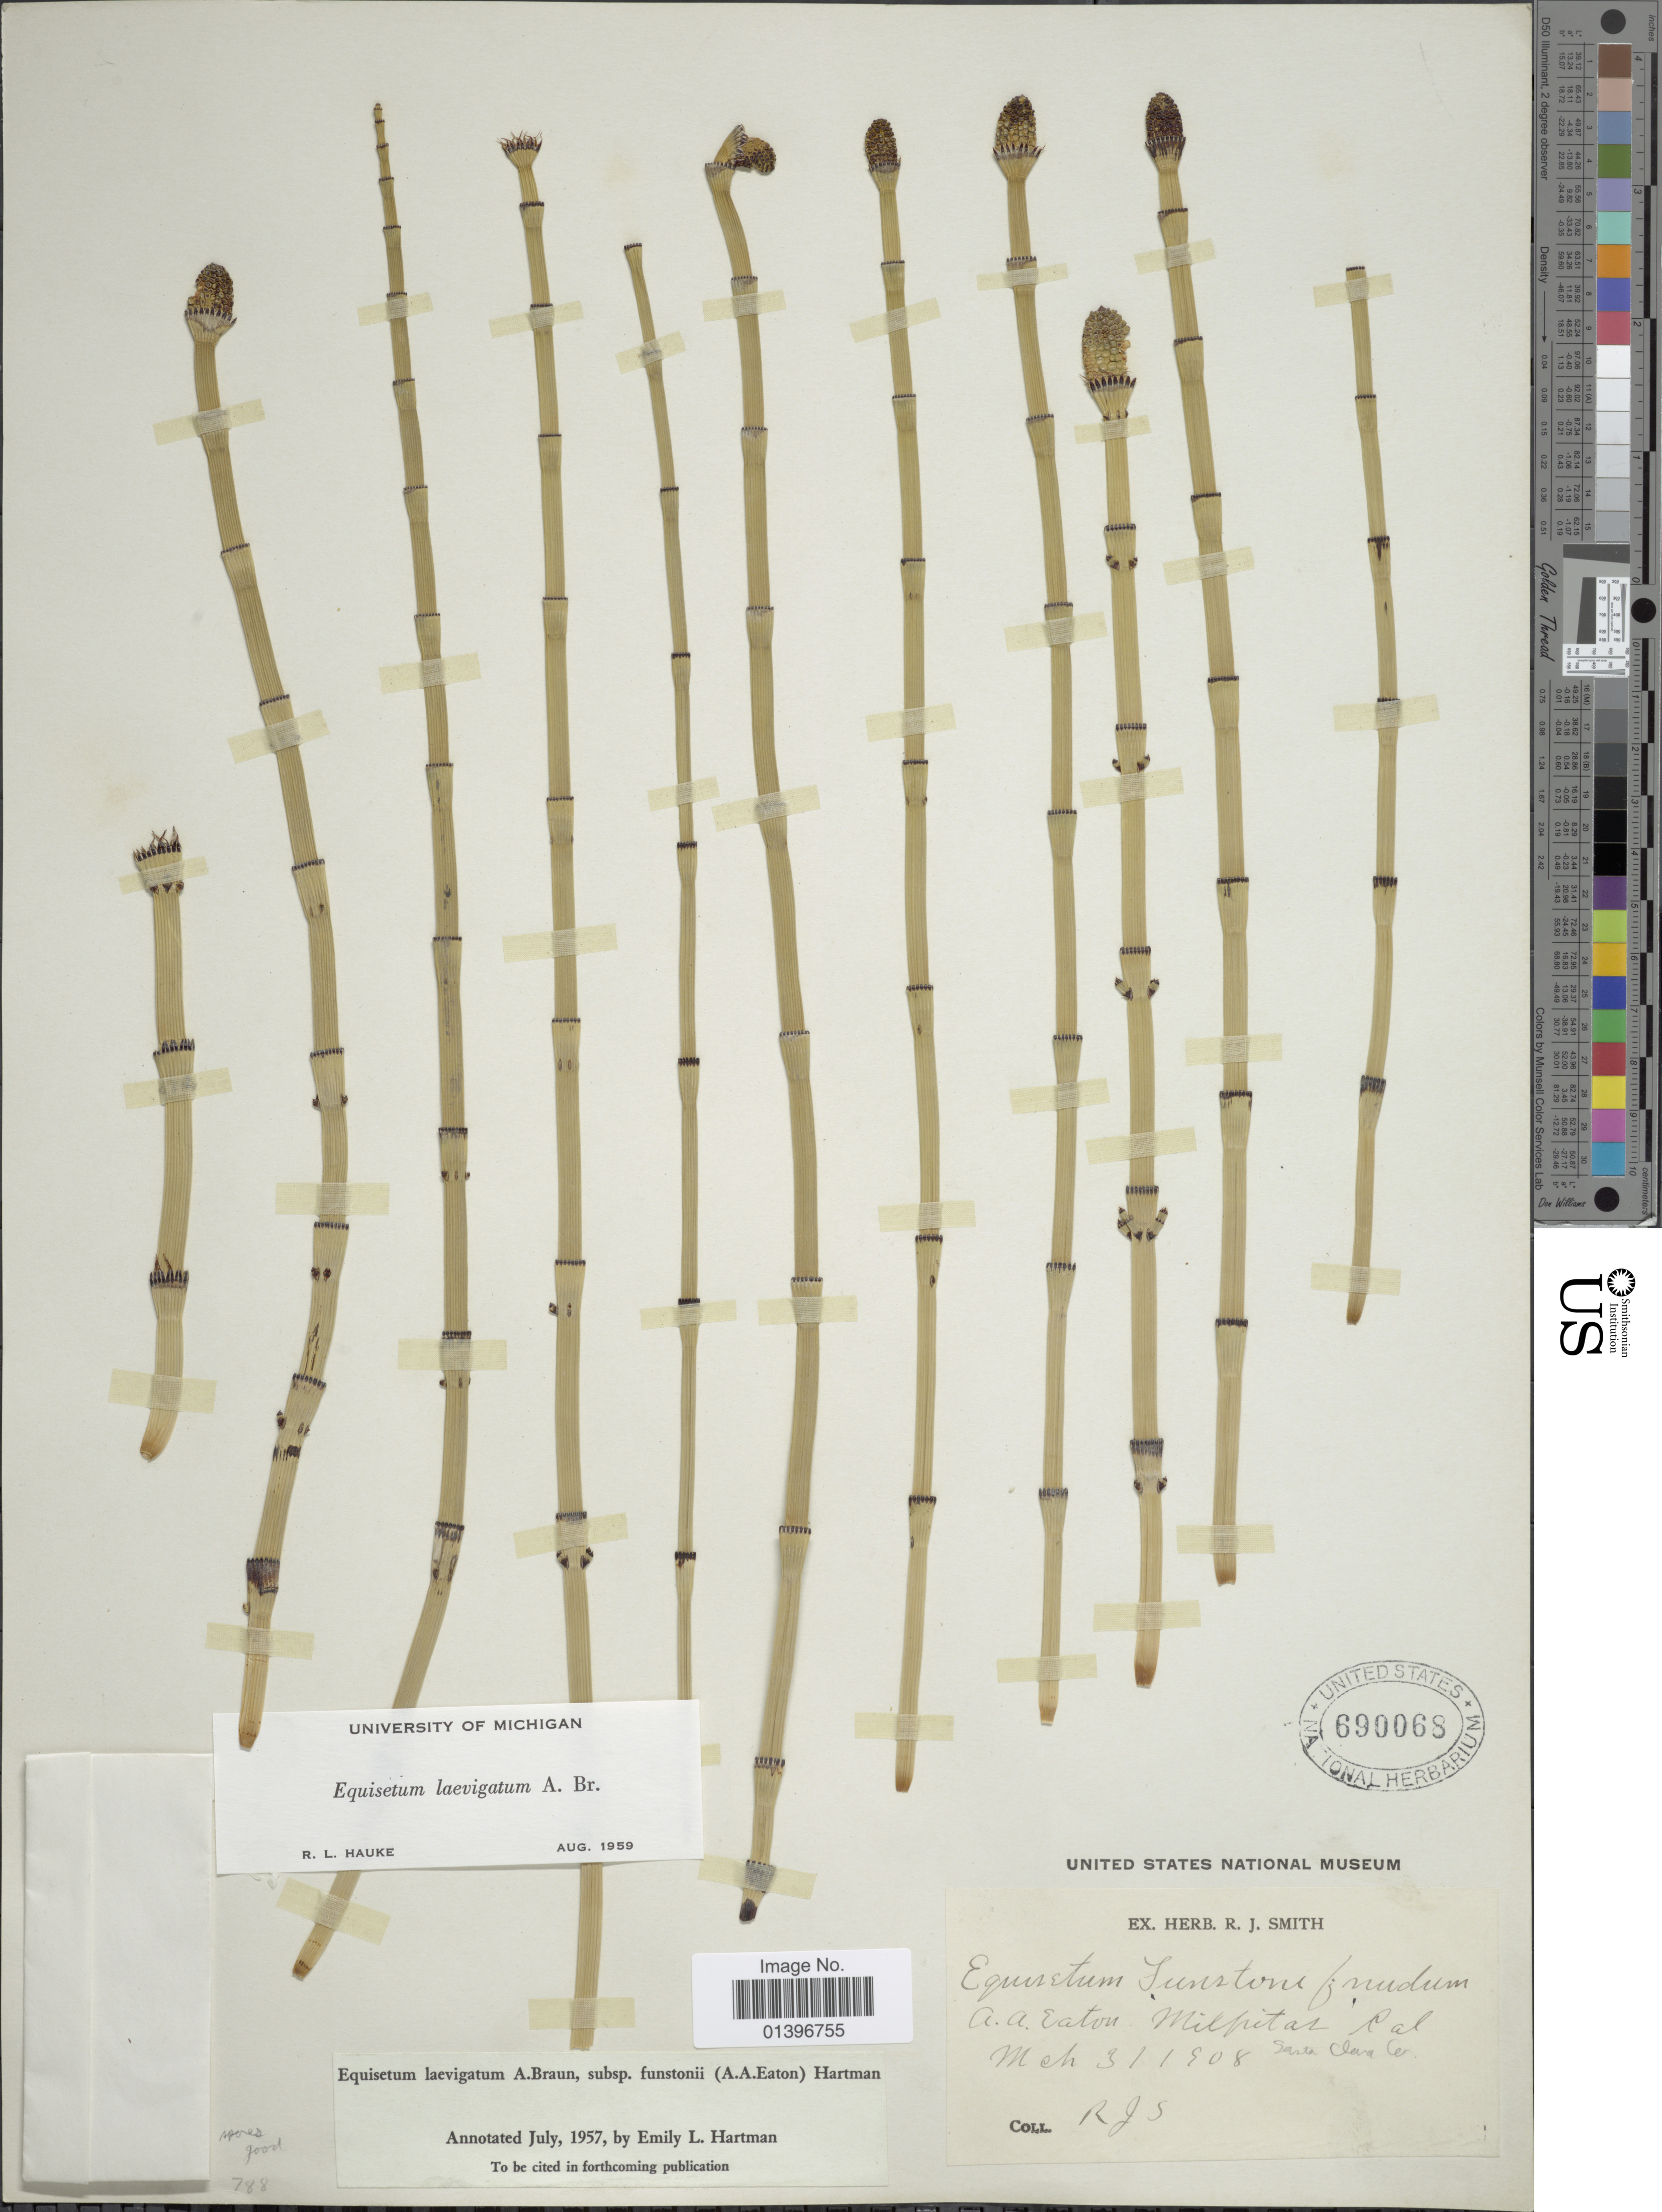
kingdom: Plantae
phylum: Tracheophyta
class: Polypodiopsida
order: Equisetales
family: Equisetaceae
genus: Equisetum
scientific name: Equisetum laevigatum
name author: A. Braun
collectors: R. J. Smith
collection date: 1908-03-31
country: United States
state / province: California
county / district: Santa Clara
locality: Milpitas, Santa Clara Co.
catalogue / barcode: US 690068